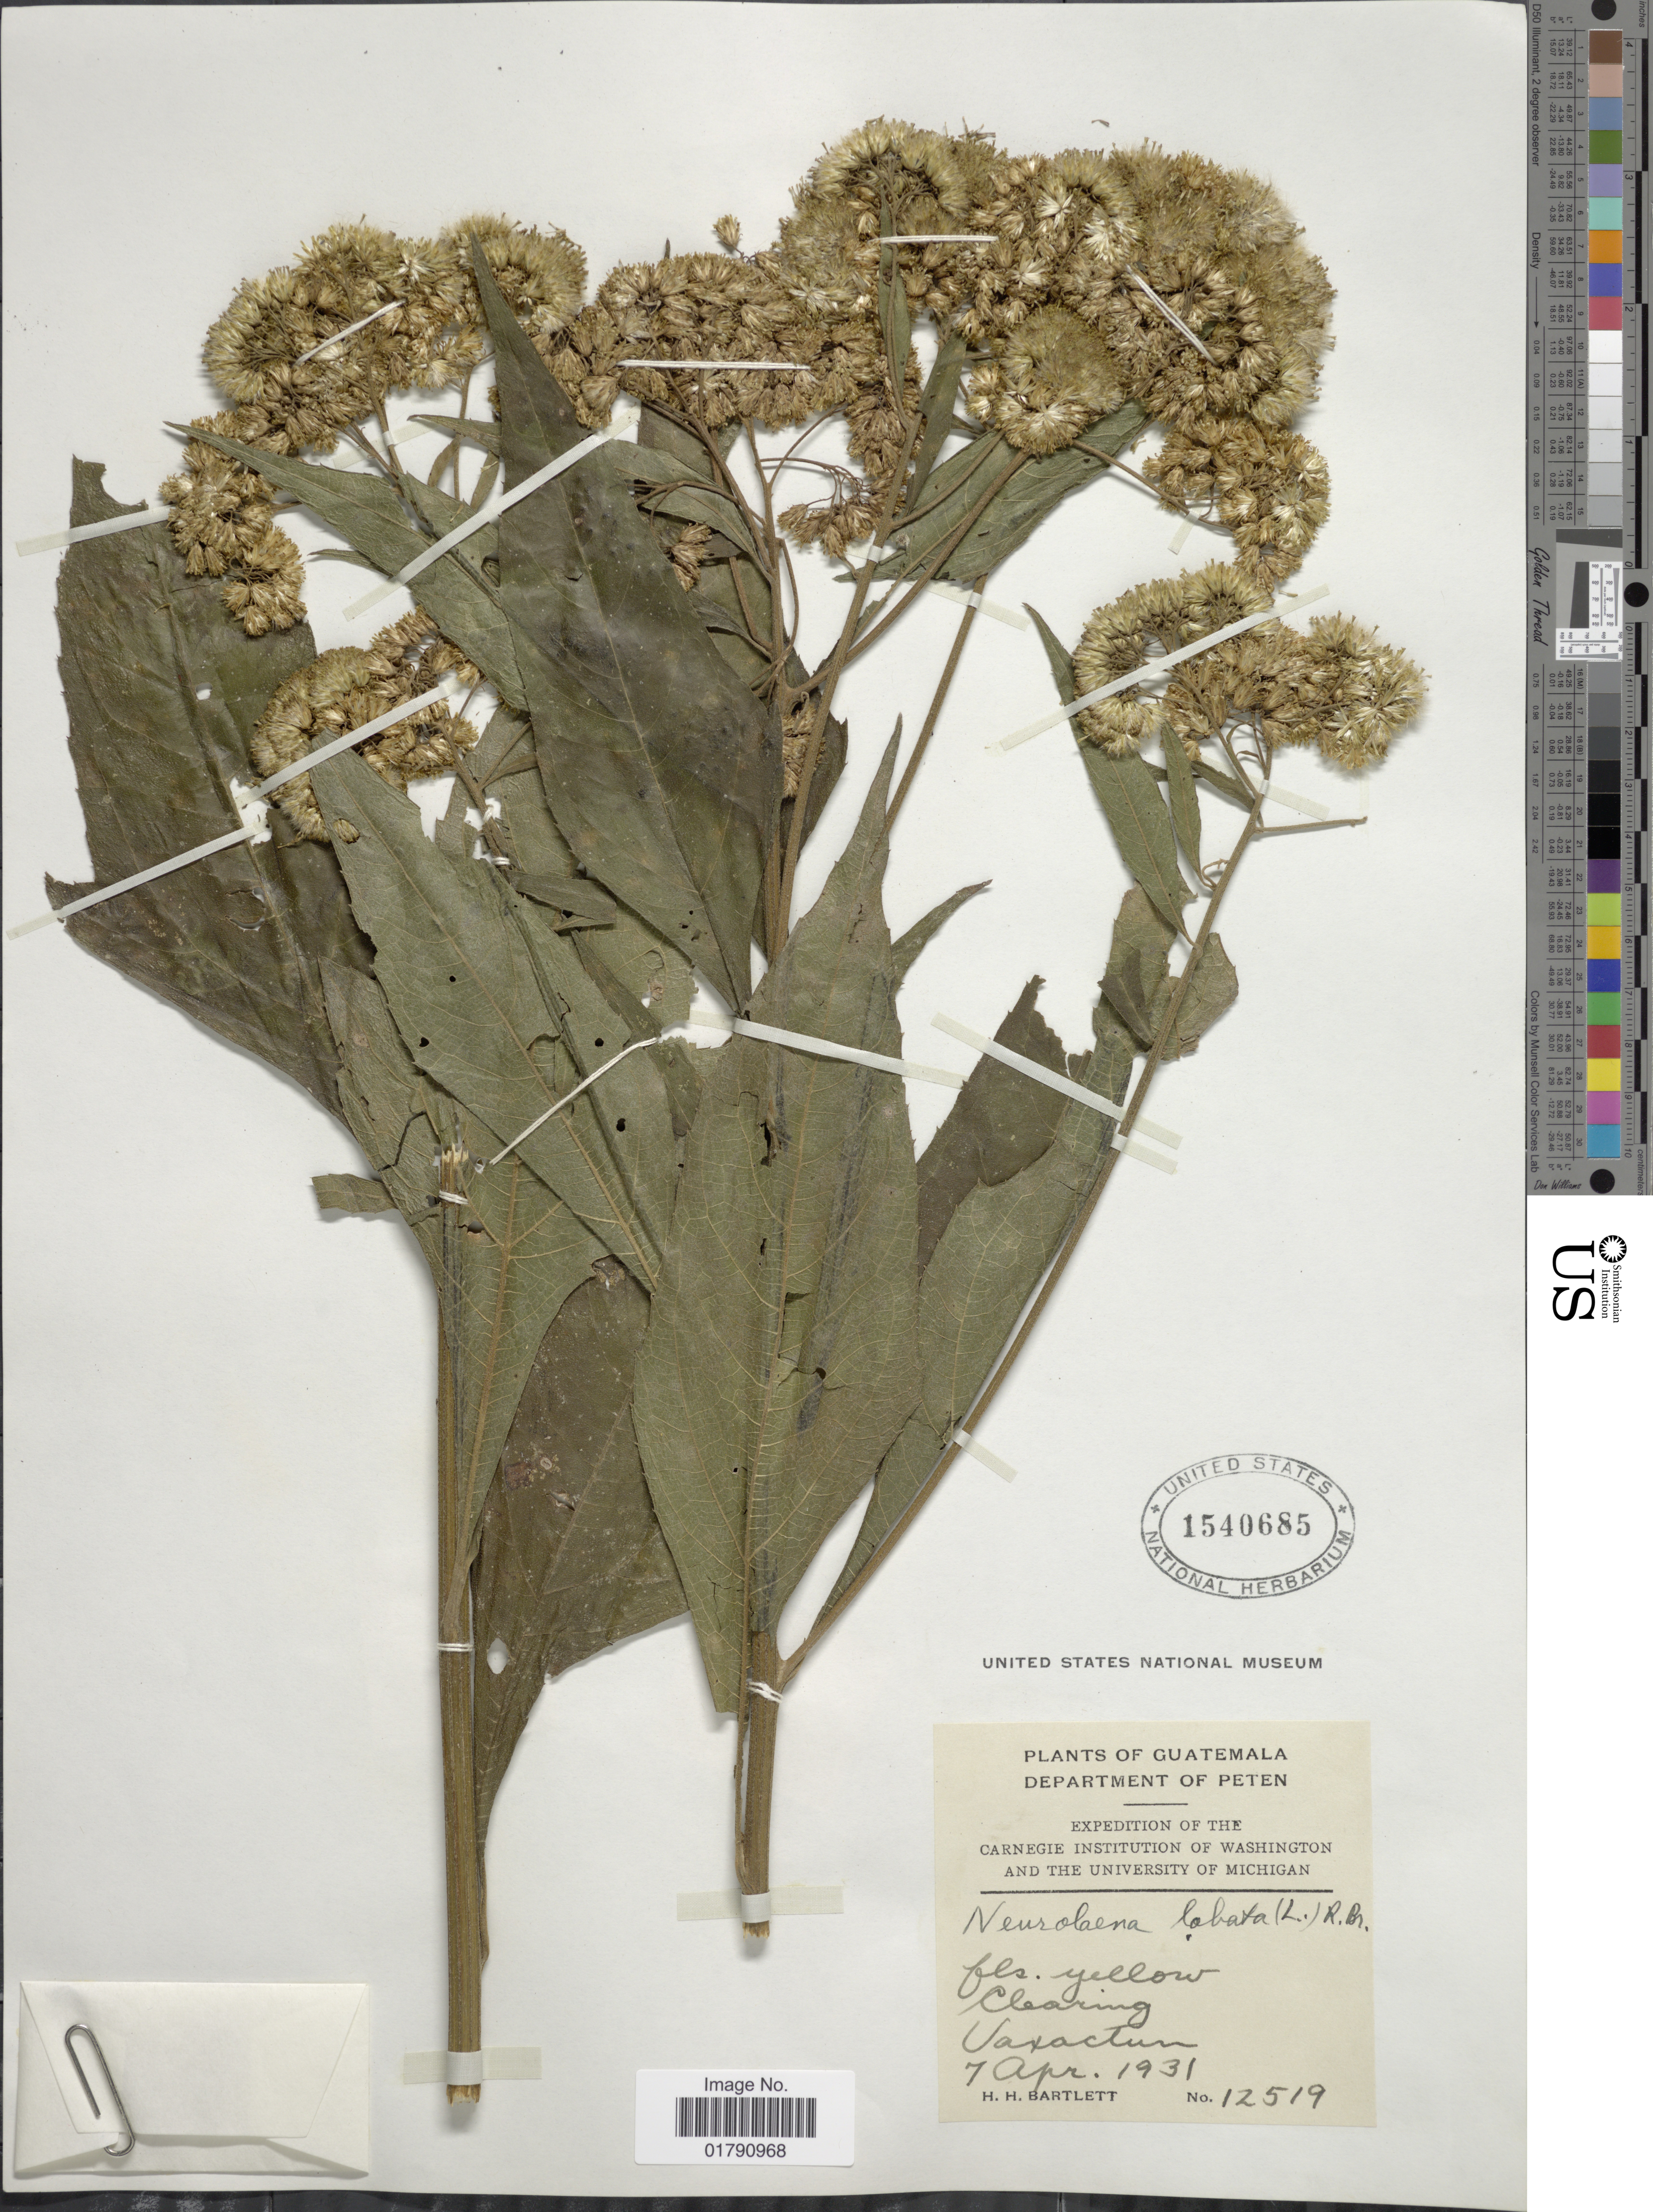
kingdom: Plantae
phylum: Tracheophyta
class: Magnoliopsida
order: Asterales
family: Asteraceae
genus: Neurolaena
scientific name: Neurolaena lobata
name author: (L.) R. Br. ex Cass.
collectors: H. H. Bartlett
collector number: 12519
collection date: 1931-04-07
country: Guatemala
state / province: El Petén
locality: Uaxactun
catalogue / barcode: US 1540685